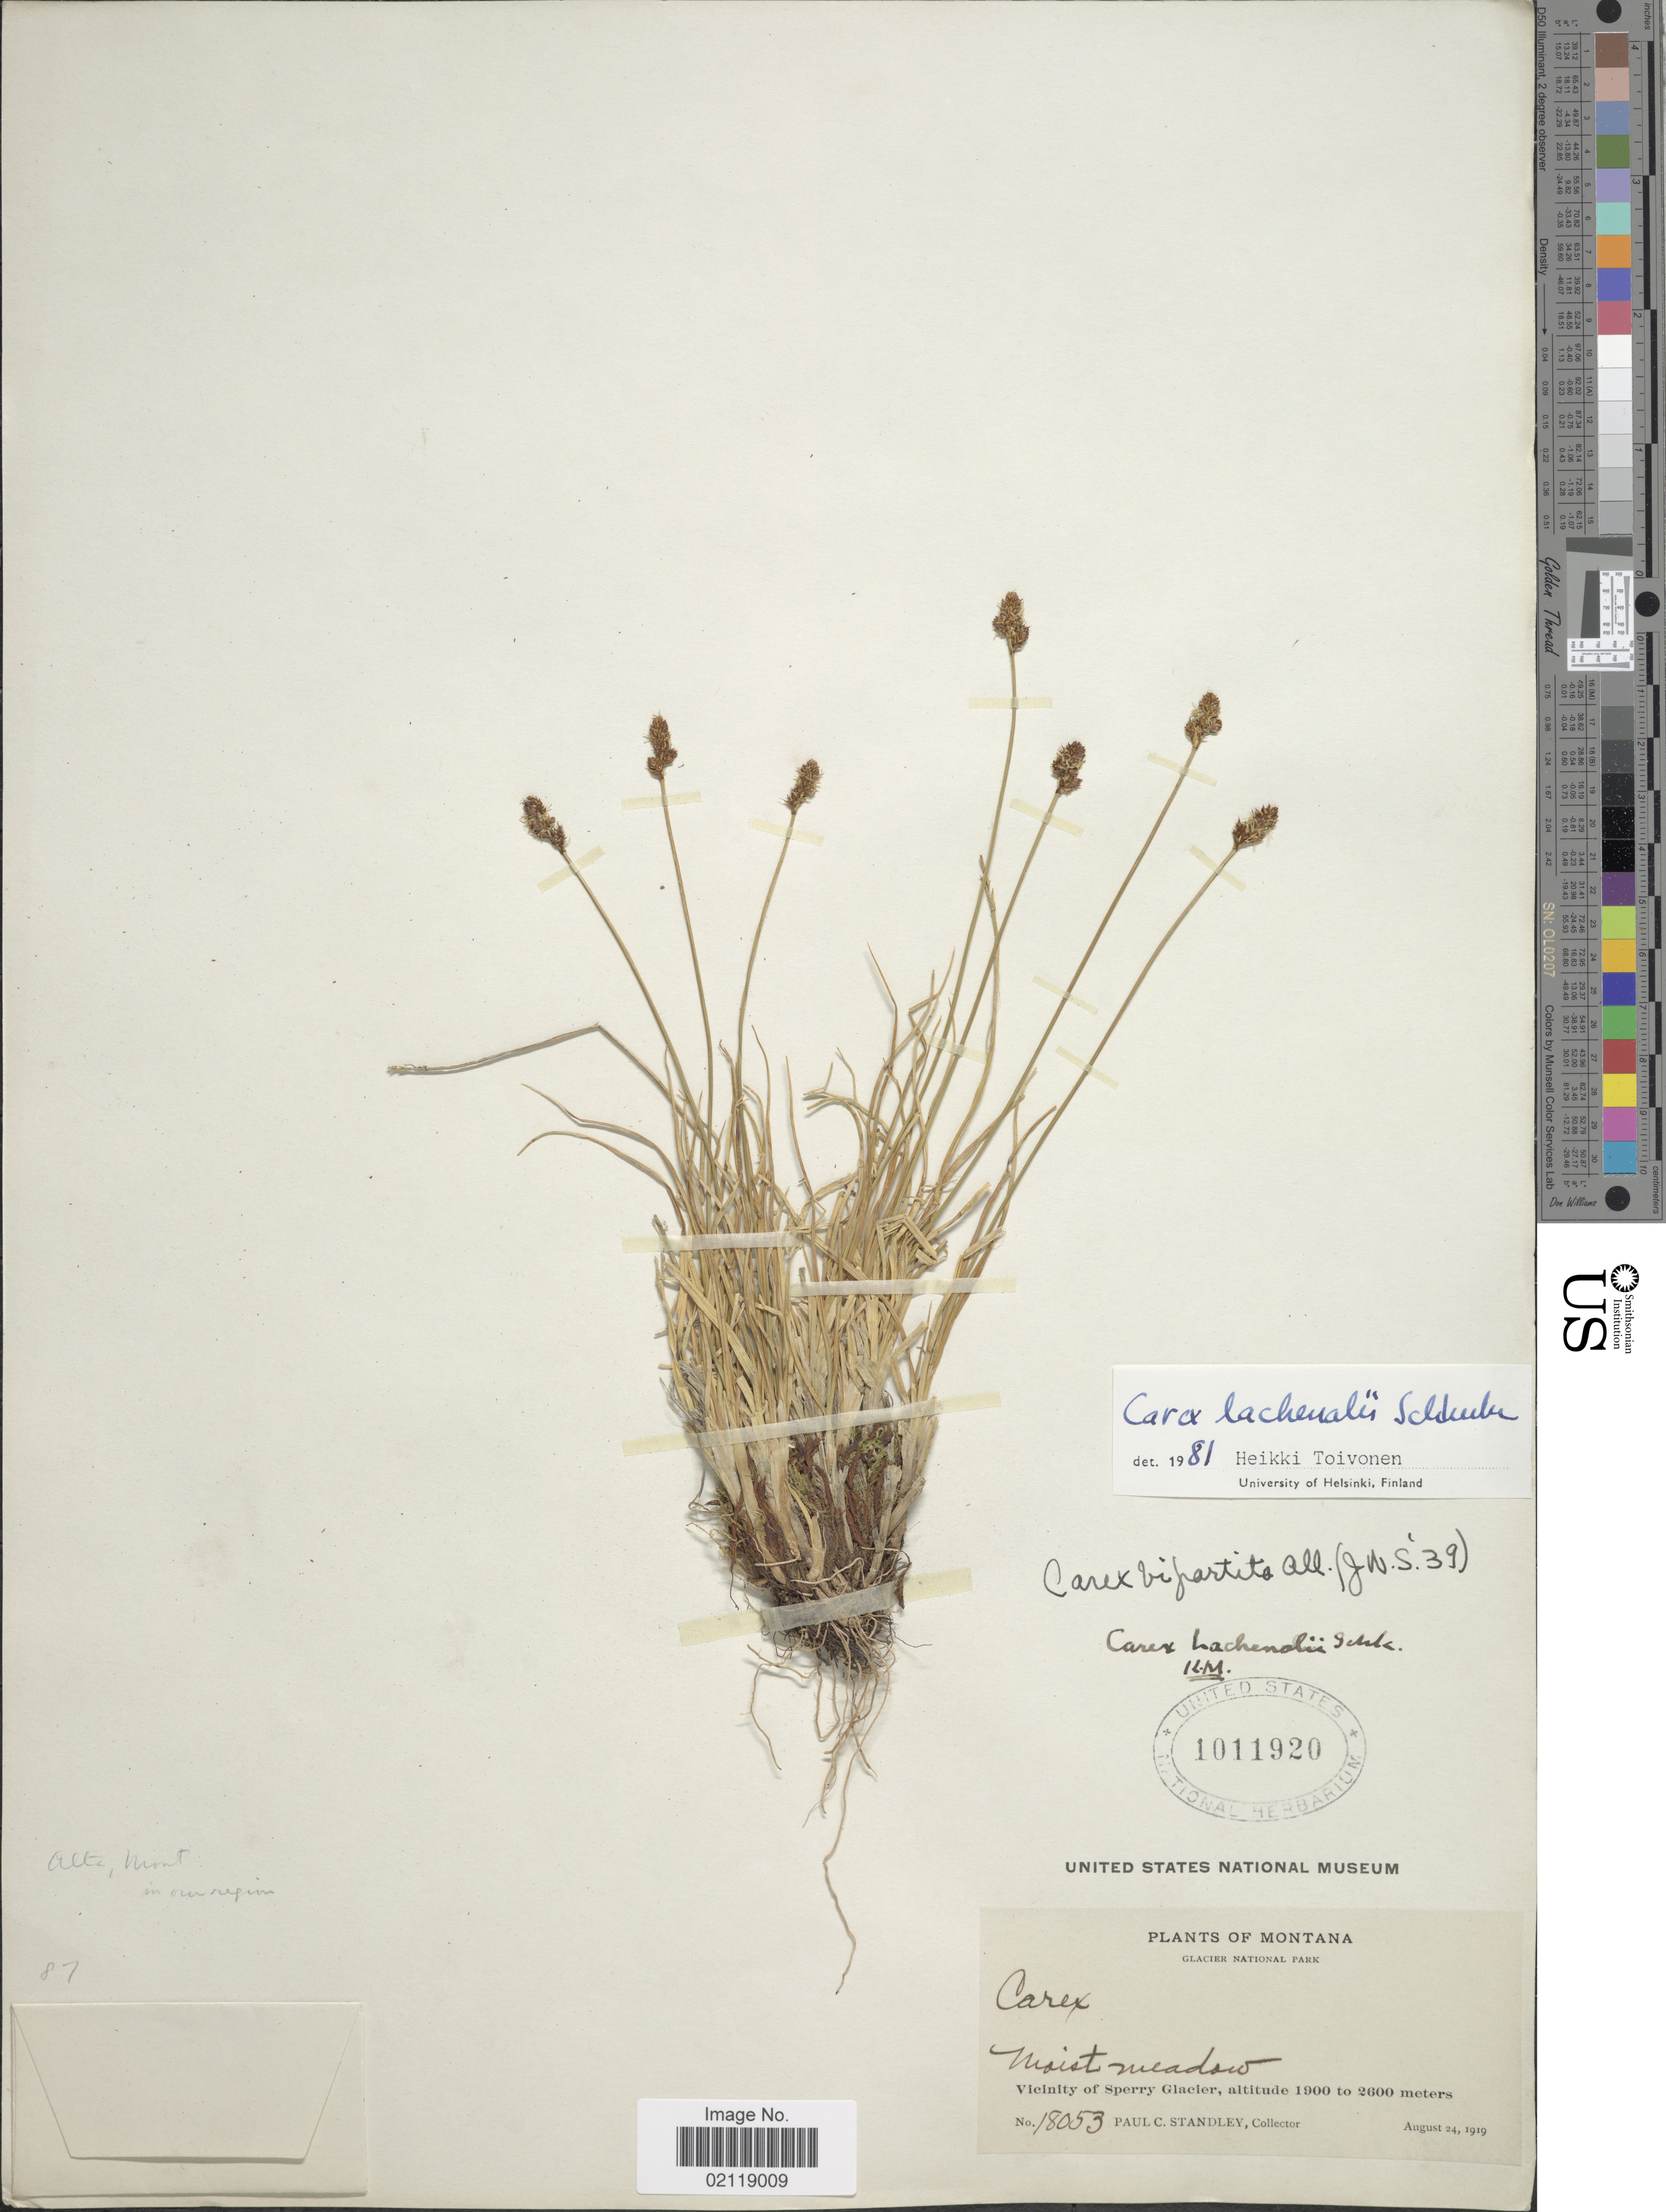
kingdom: Plantae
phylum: Tracheophyta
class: Liliopsida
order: Poales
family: Cyperaceae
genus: Carex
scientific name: Carex lachenalii subsp. lachenalii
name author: Schkuhr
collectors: P. C. Standley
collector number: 18053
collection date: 1919-08-24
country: United States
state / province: Montana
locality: Glacier National Park. Moist meadow. Vicinity of Sperry Glacier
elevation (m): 1900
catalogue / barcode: US 1011920